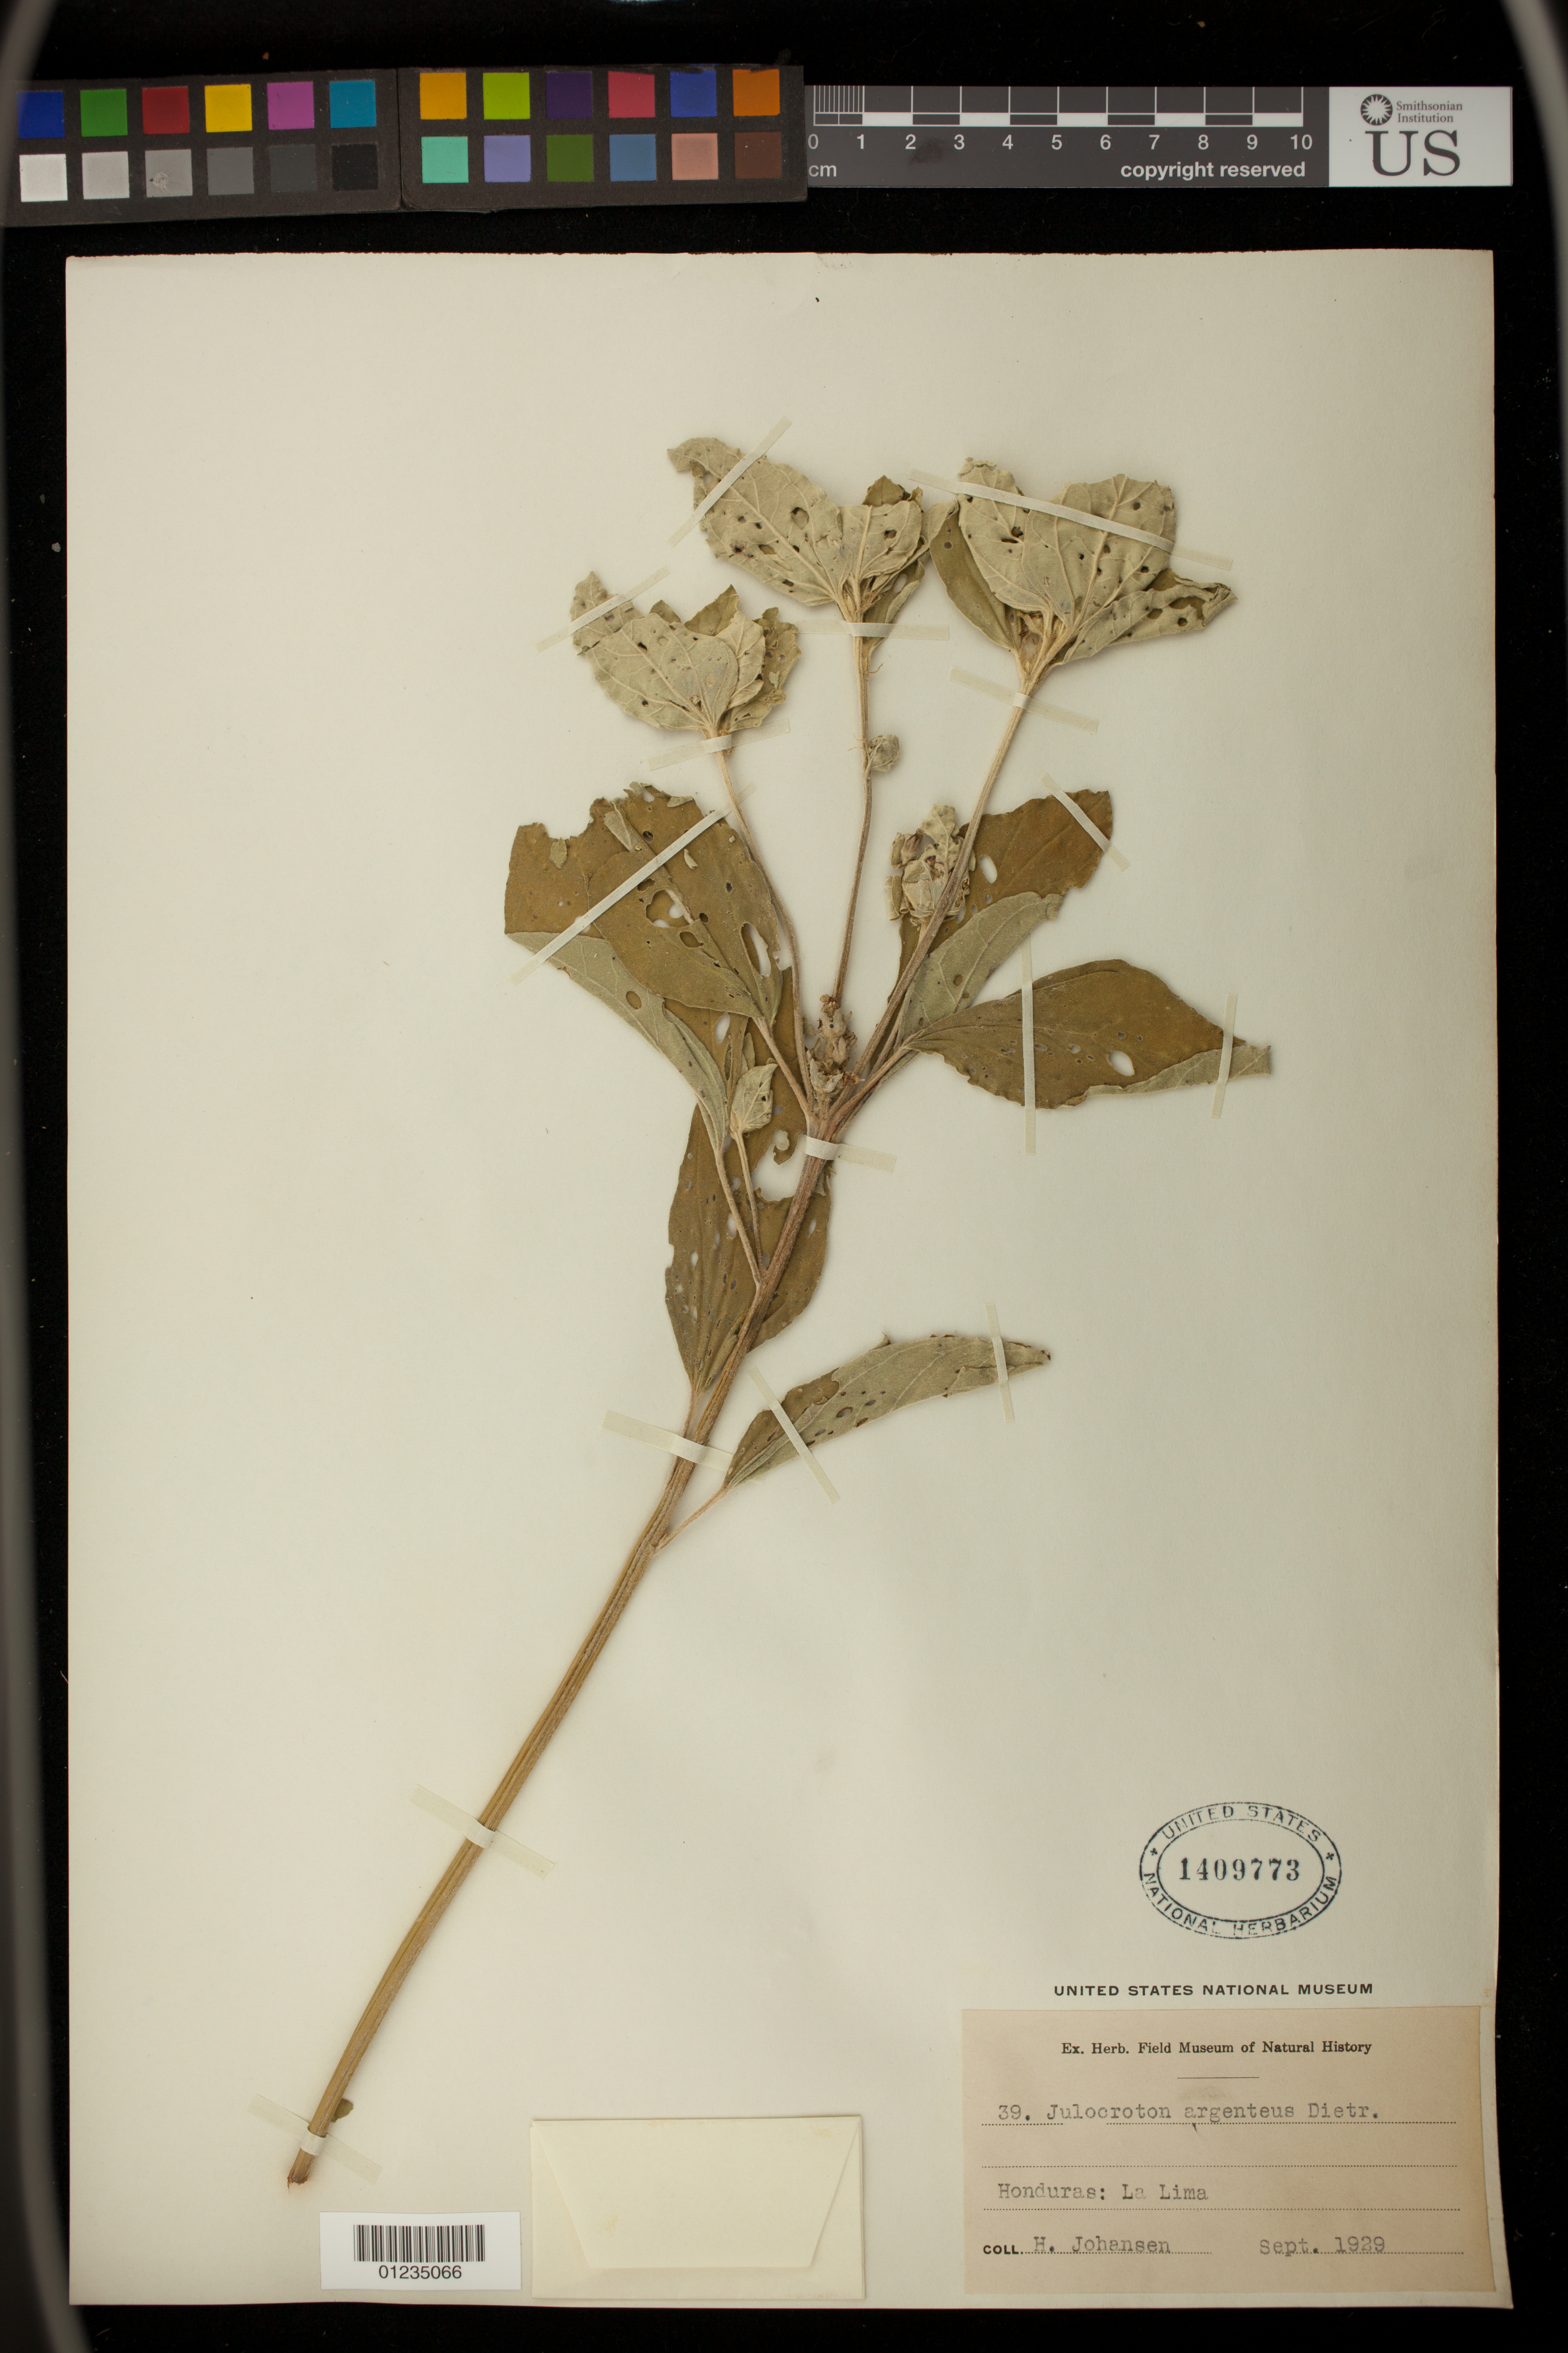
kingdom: Plantae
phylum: Tracheophyta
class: Magnoliopsida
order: Malpighiales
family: Euphorbiaceae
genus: Julocroton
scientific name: Julocroton argenteus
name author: (L.) Didr.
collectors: H. Johansen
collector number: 39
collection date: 1929-09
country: Honduras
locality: La Lima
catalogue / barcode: US 1409773